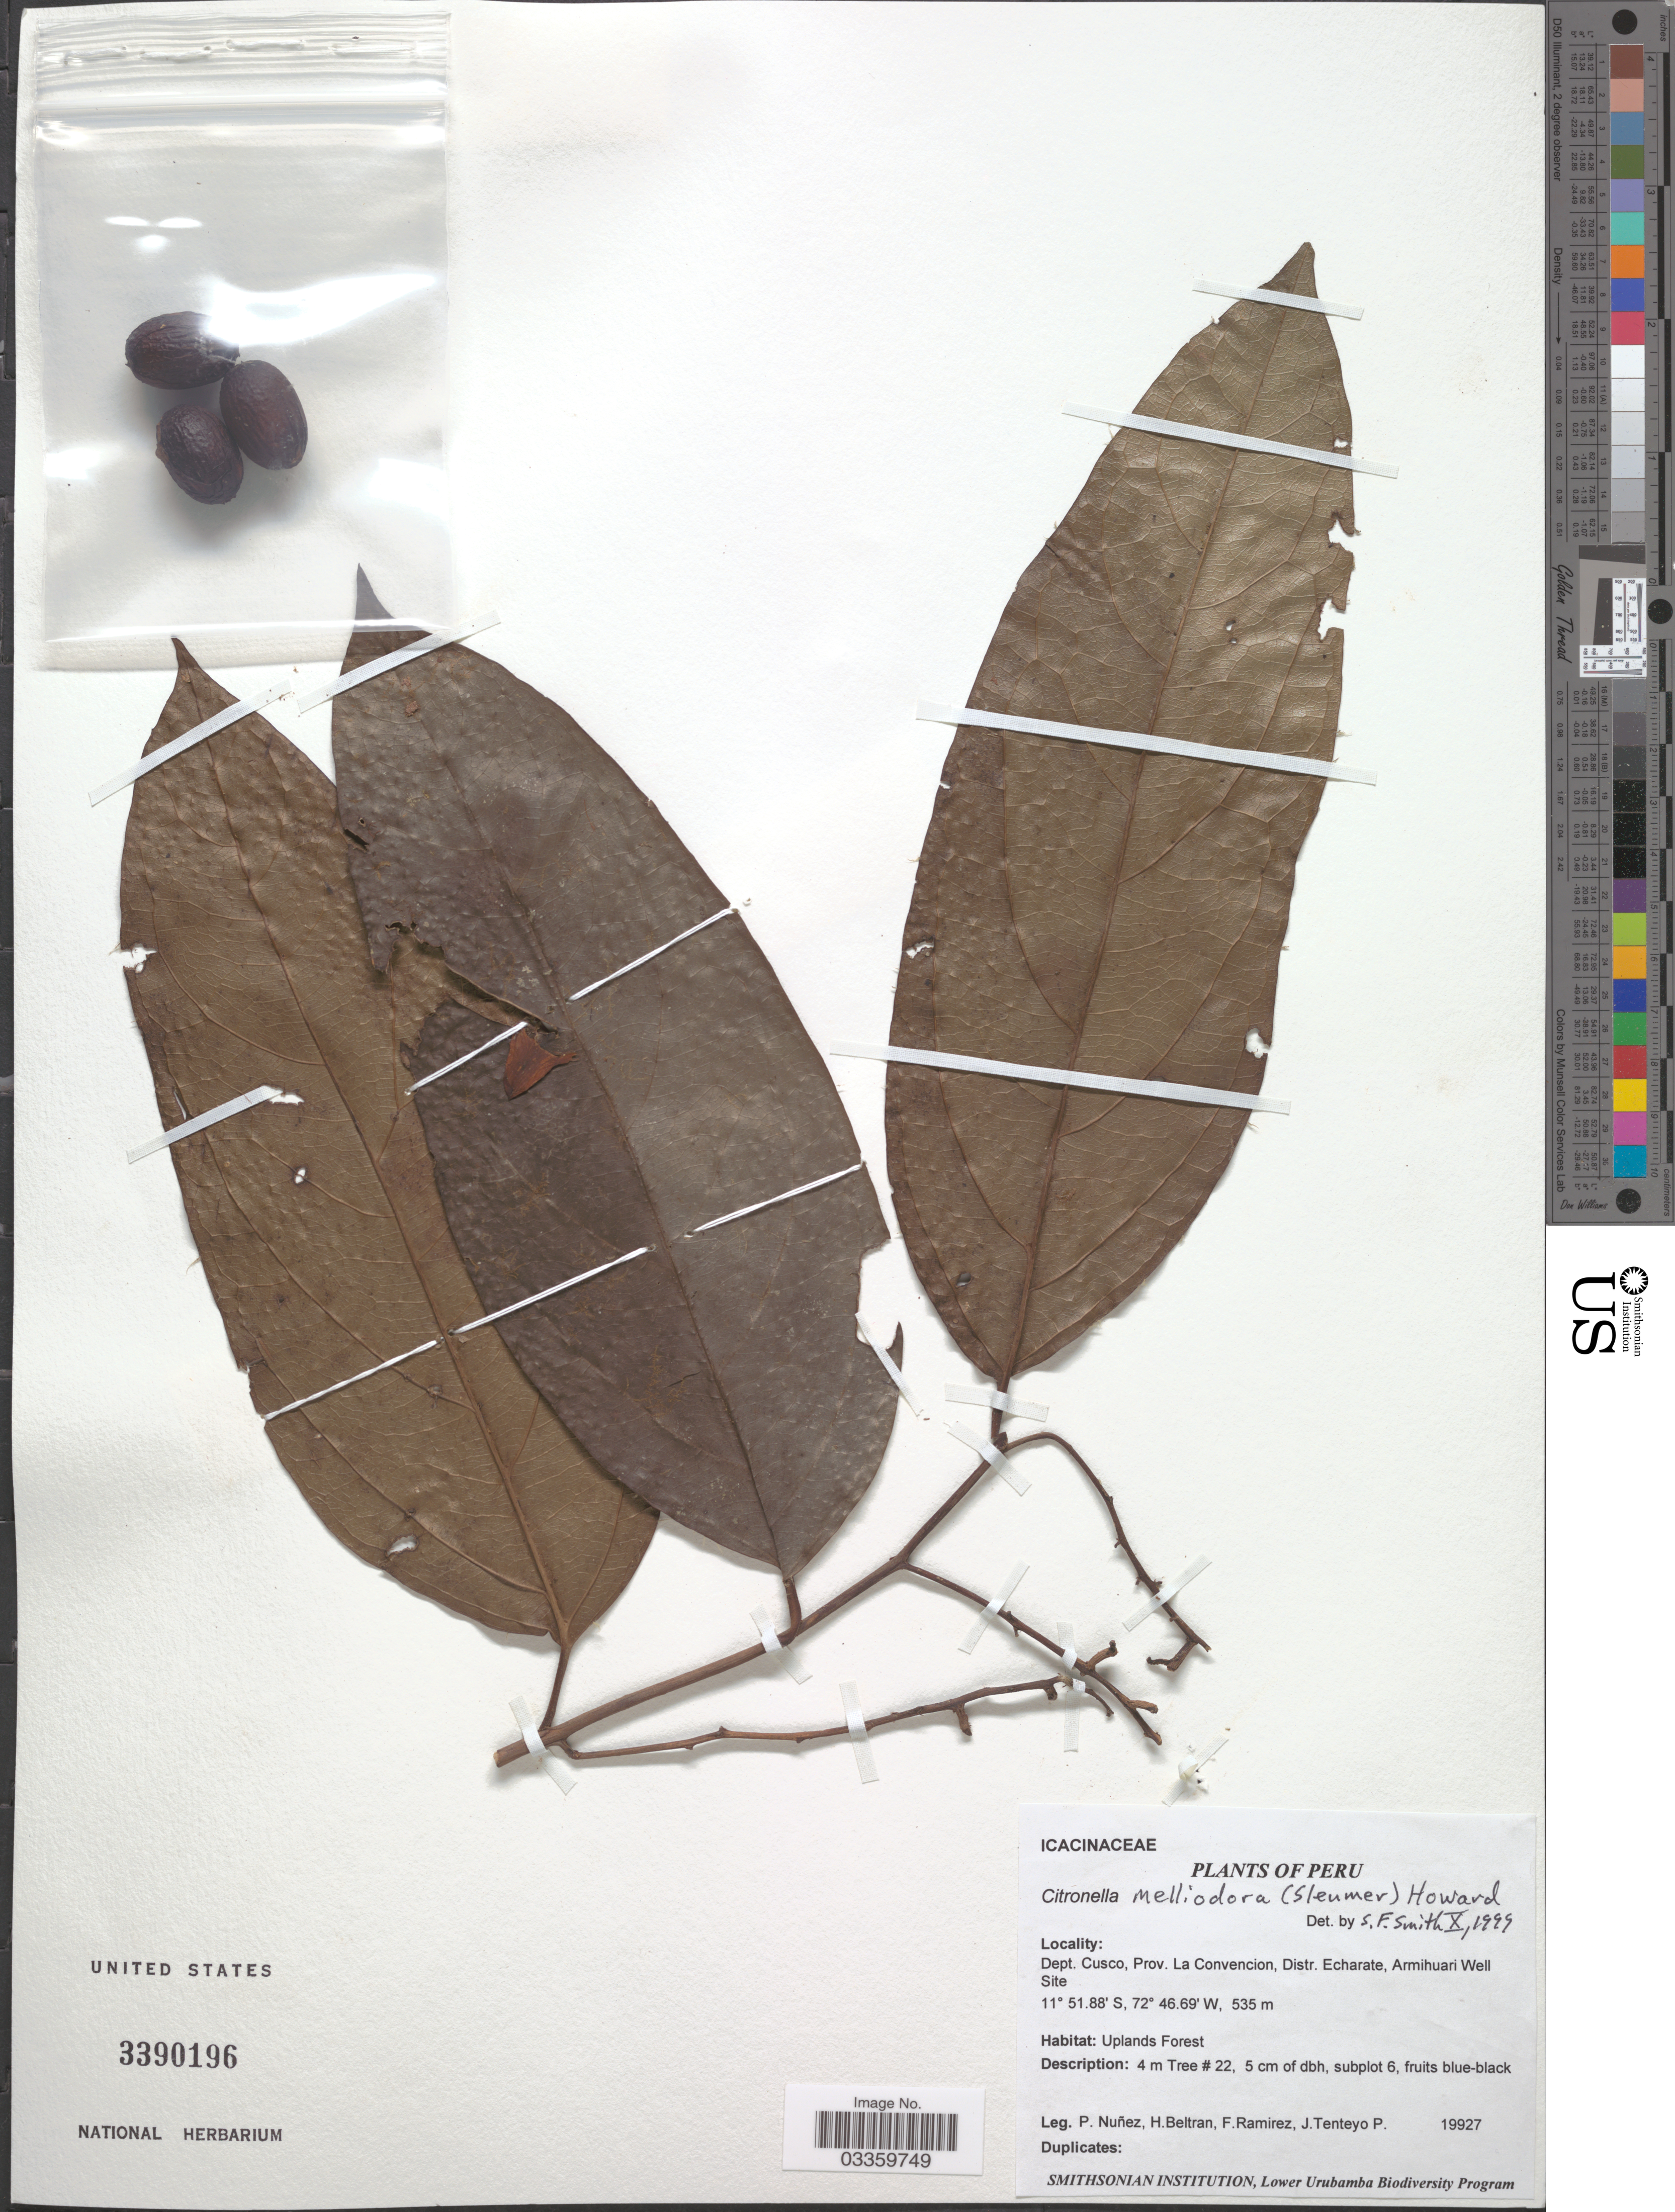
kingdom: Plantae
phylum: Tracheophyta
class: Magnoliopsida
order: Cardiopteridales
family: Cardiopteridaceae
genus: Citronella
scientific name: Citronella melliodora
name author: (Sleumer) R.A. Howard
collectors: P. Nuñez V., H. Beltran, F. Ramirez & J. Tenteyo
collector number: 19927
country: Peru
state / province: Cusco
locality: Dept. Cusco, Prov. La Convencion, Distr. Echarate, Armihuari Well Site.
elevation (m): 535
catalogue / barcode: US 3390196